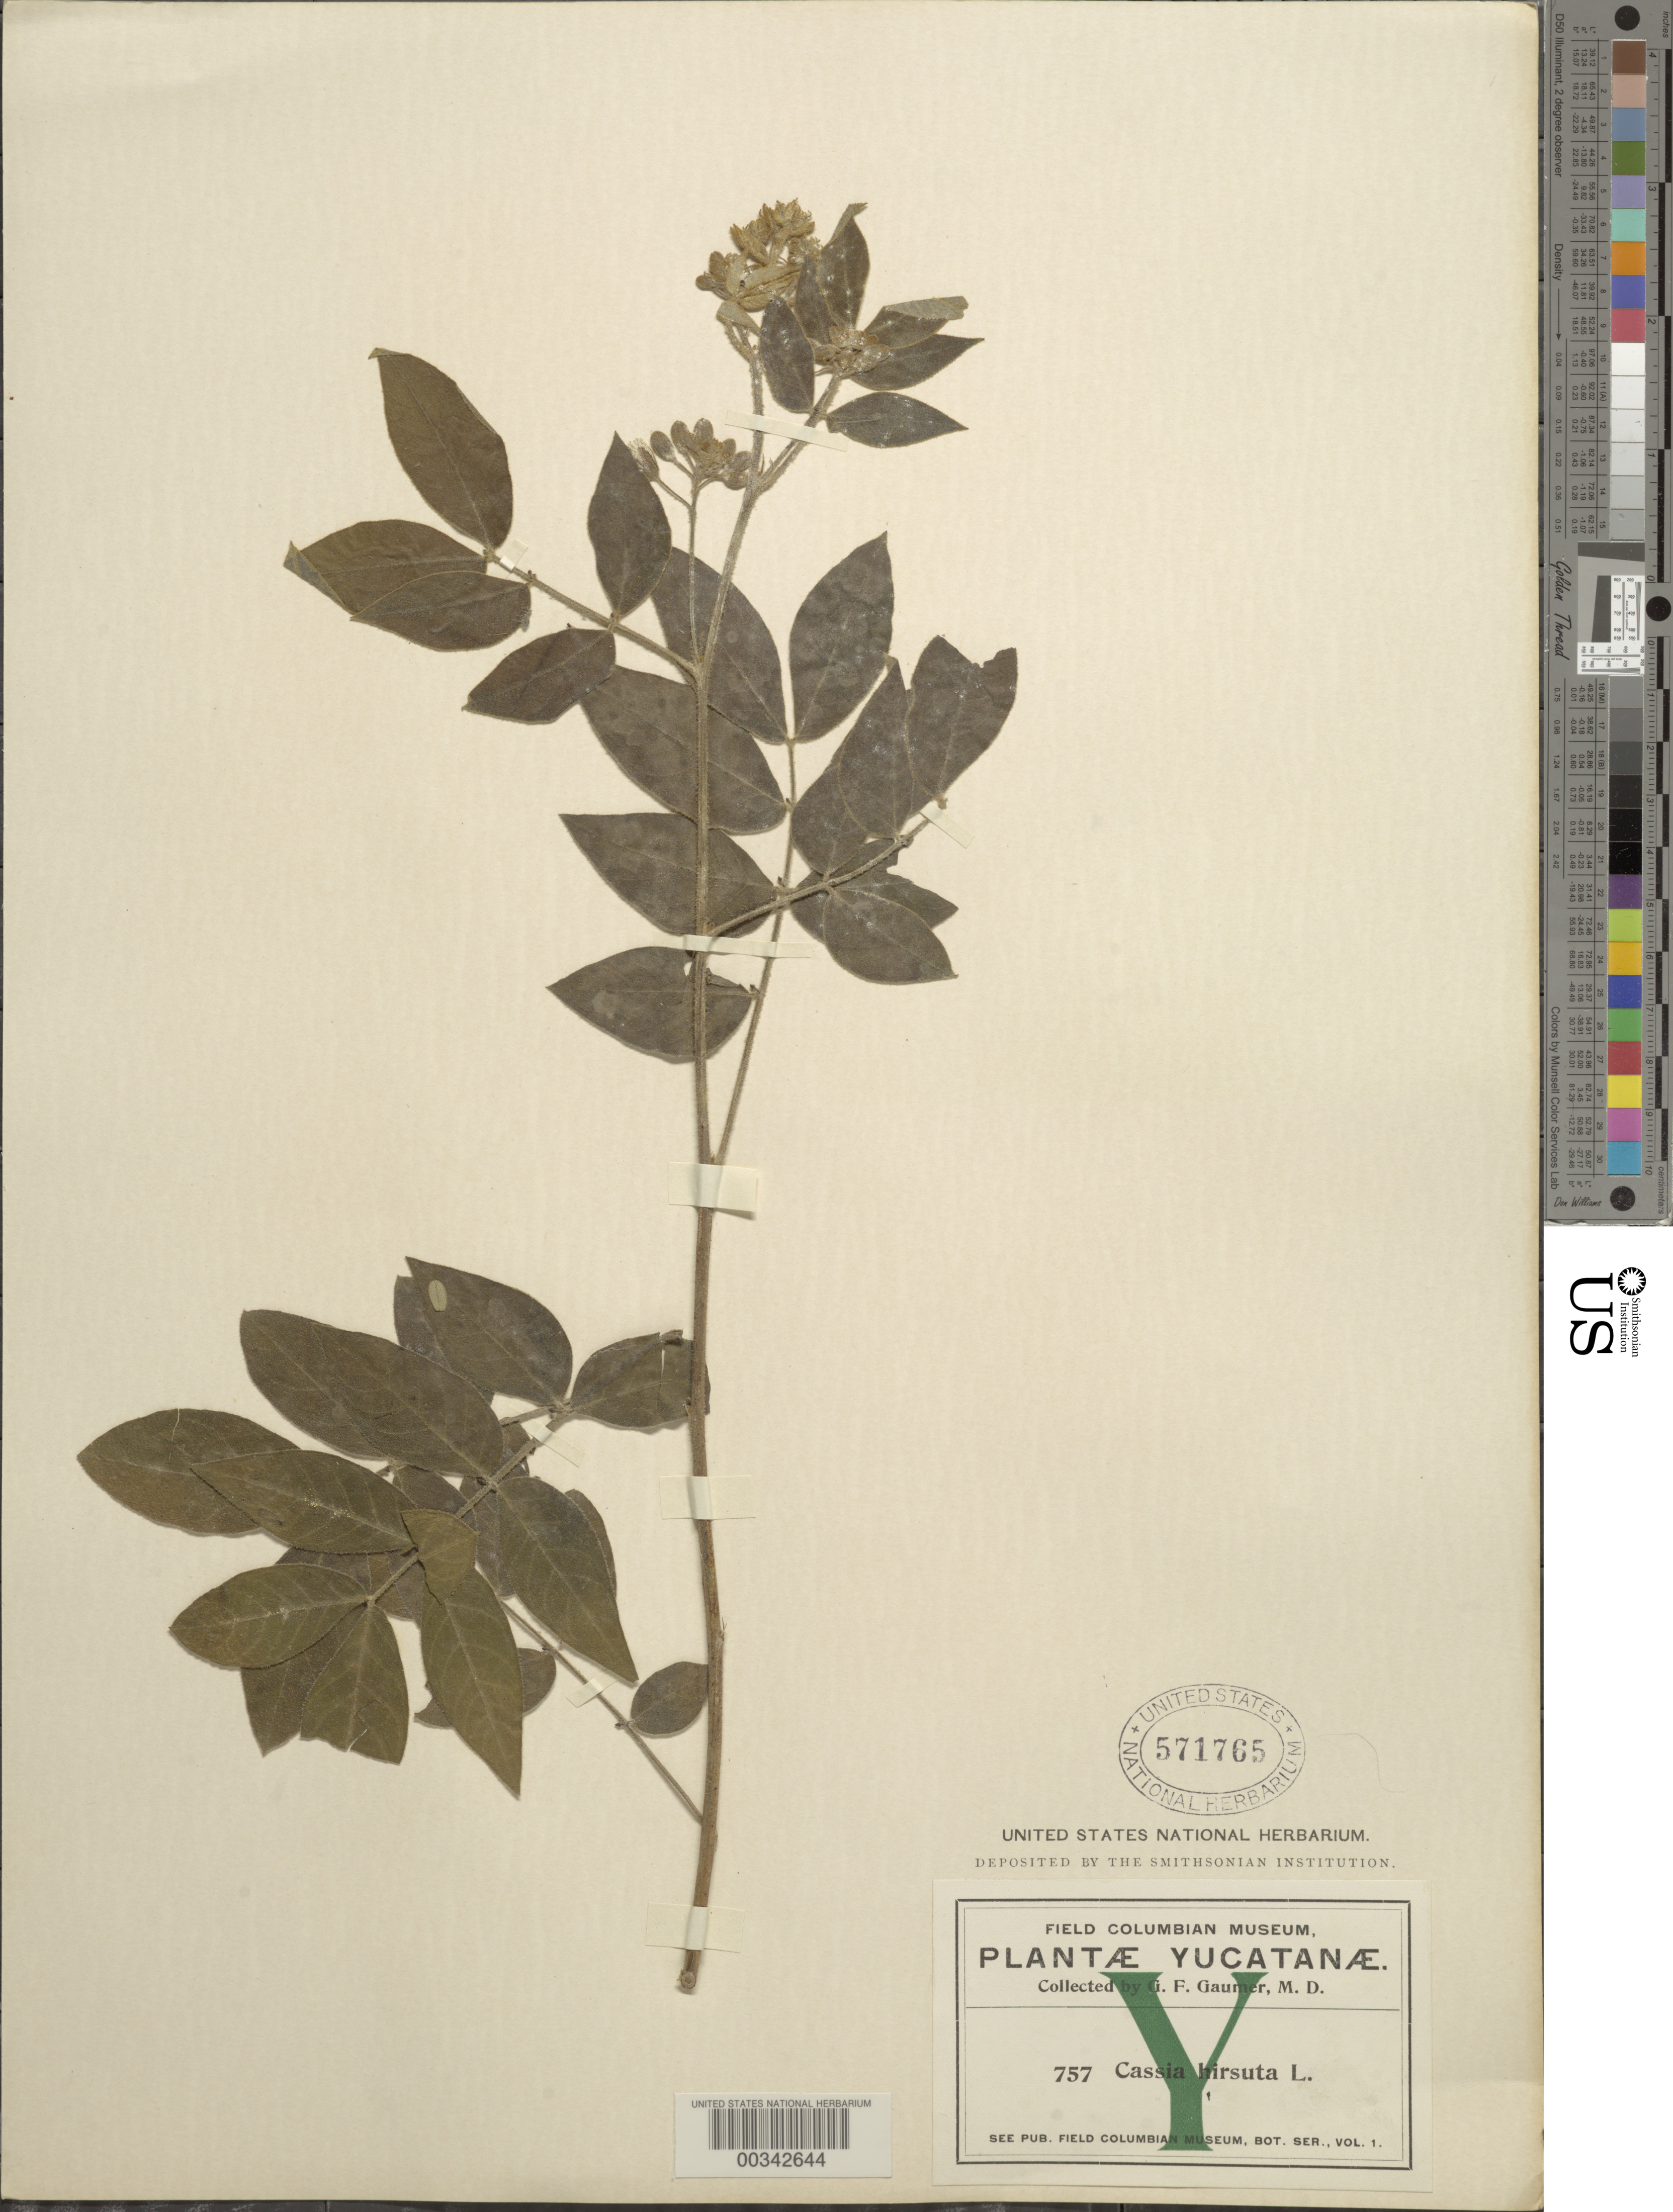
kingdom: Plantae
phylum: Tracheophyta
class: Magnoliopsida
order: Fabales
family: Fabaceae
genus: Senna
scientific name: Senna villosa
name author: (Mill.) H.S. Irwin & Barneby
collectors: G. F. Gaumer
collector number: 757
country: Mexico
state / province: Yucatán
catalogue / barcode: US 571765